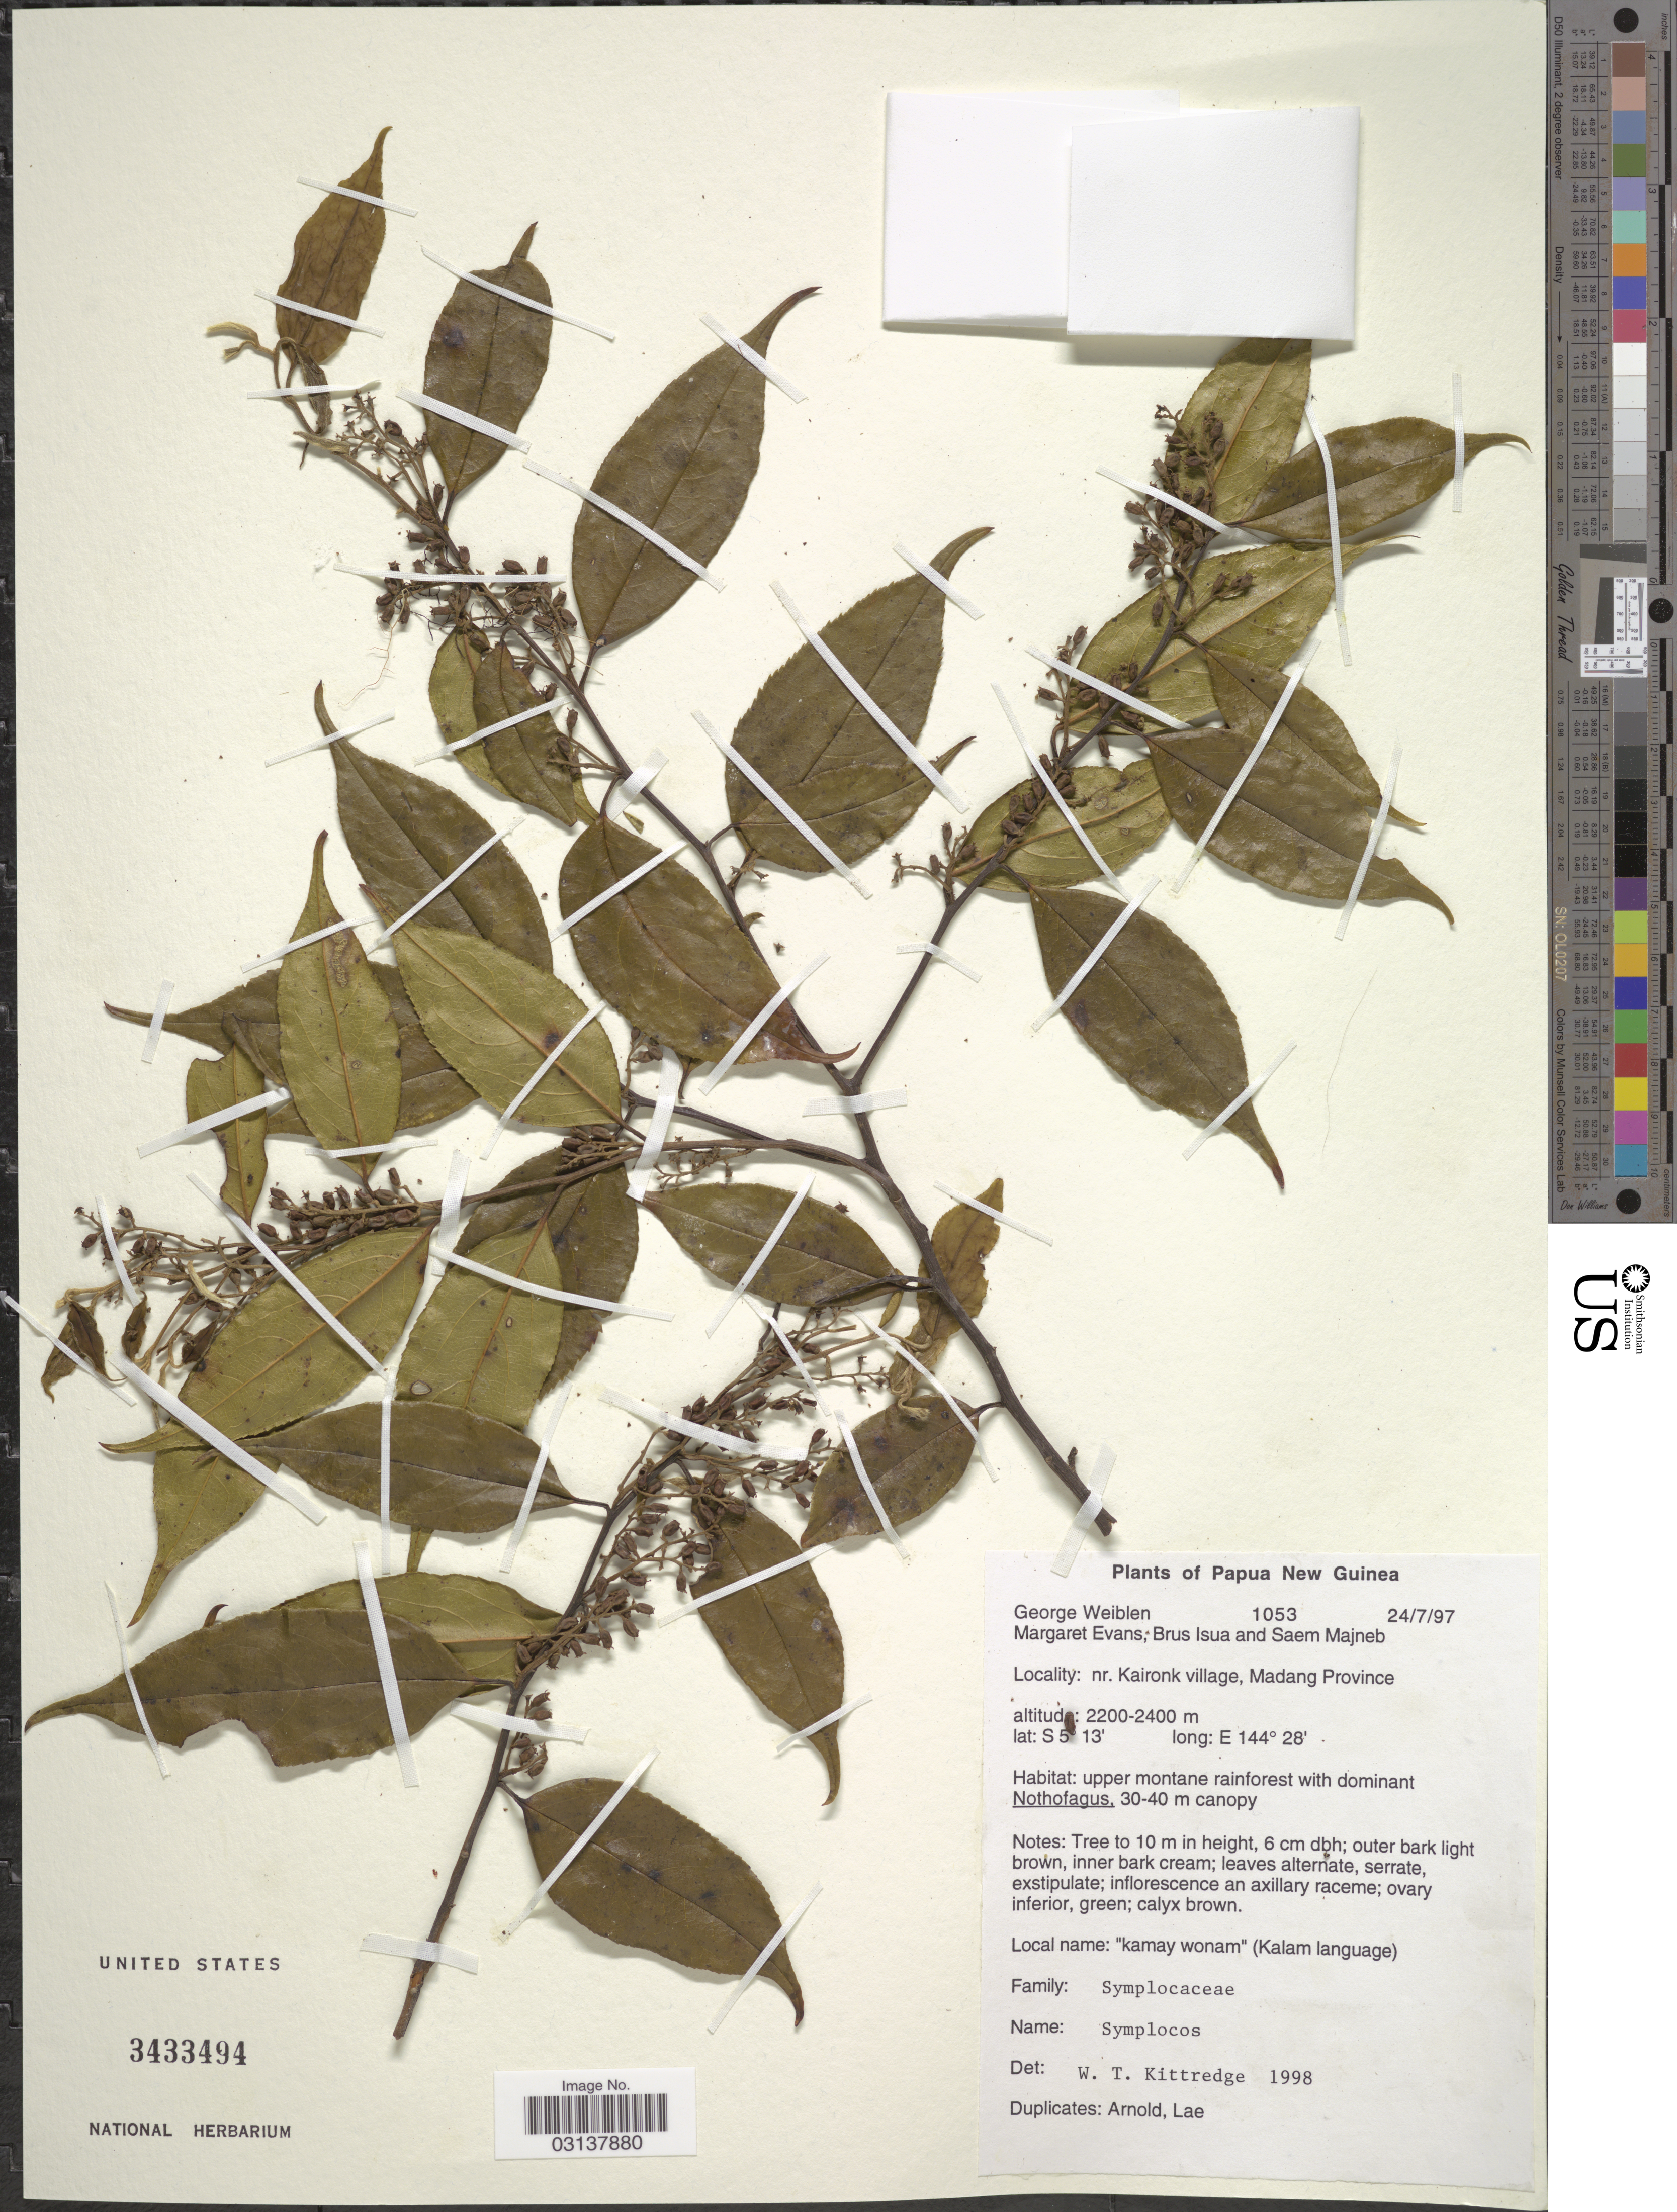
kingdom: Plantae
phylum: Tracheophyta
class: Magnoliopsida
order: Ericales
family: Symplocaceae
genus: Symplocos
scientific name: Symplocos sp.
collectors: G. D. Weiblen, M. Evans, B. Isua & S. Majneb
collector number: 1053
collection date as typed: Transcribed d/m/y: 24/7/97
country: Papua New Guinea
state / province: Madang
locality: Nr. Kaironk village, Madang Province.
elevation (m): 2200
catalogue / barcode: US 3433494